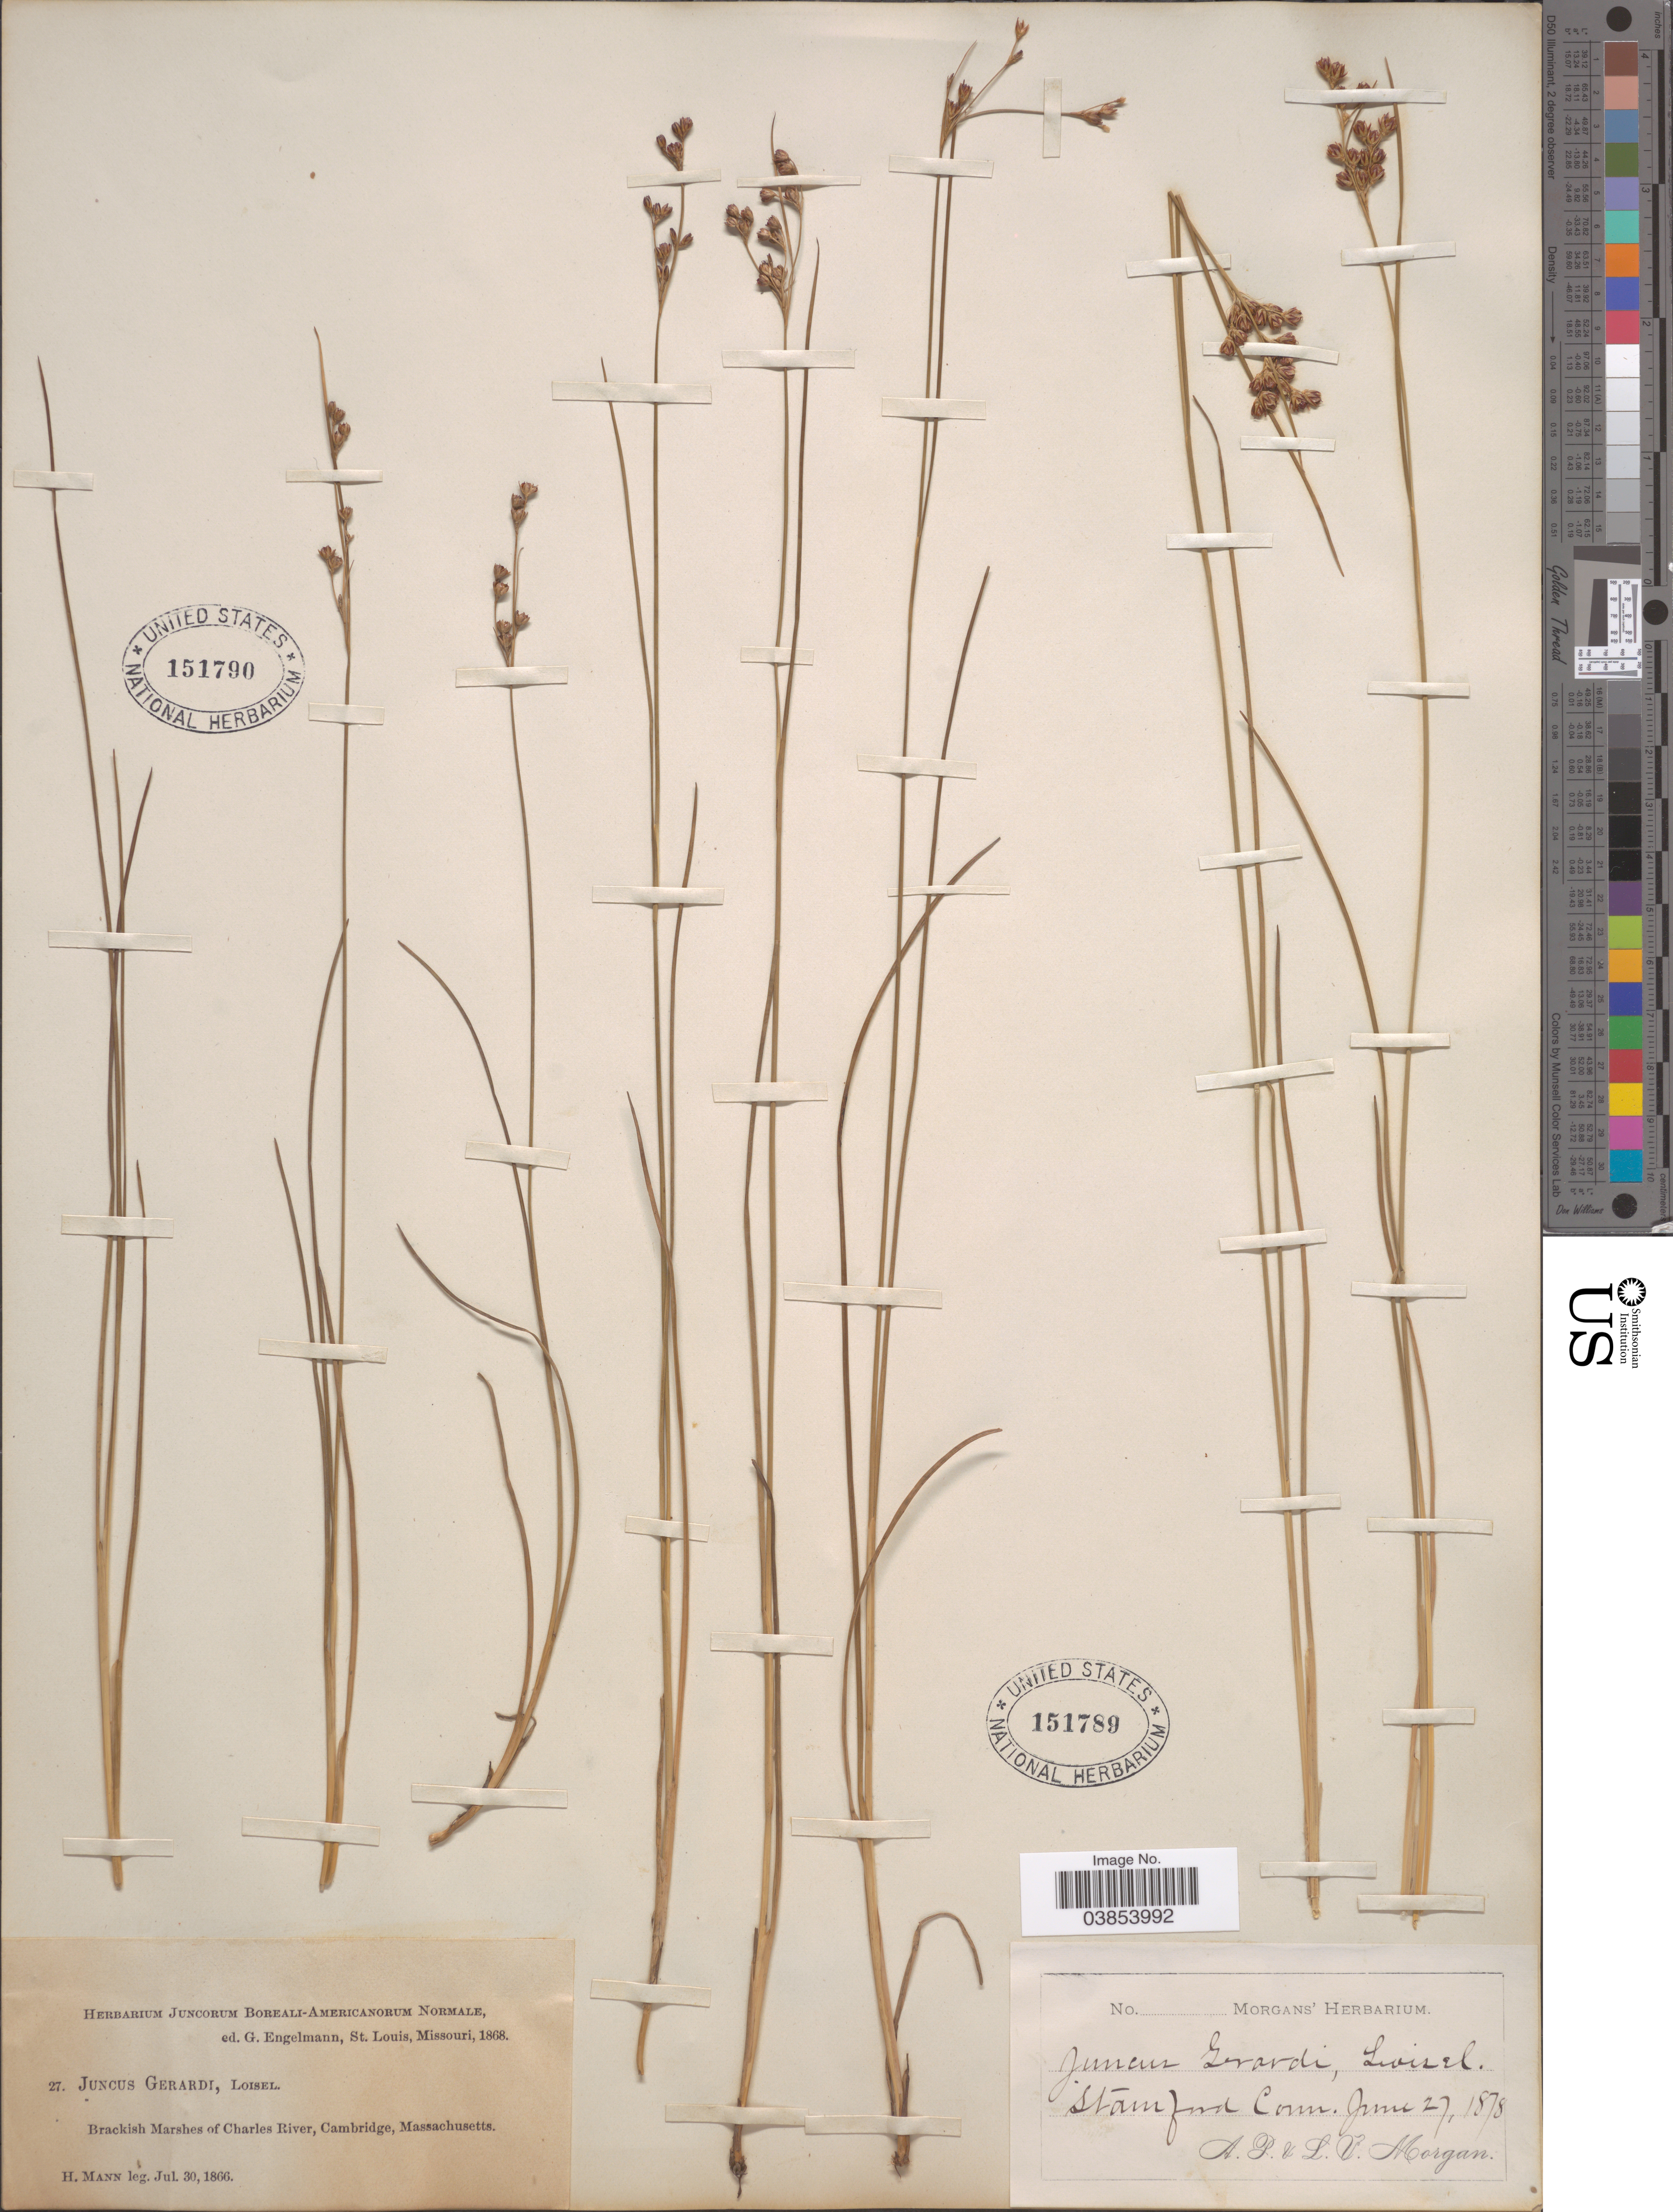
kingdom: Plantae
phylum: Tracheophyta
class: Liliopsida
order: Poales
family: Juncaceae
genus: Juncus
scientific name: Juncus gerardi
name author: Loisel.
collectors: H. Mann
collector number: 27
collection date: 1866-07-30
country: United States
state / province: Massachusetts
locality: Brackish Marshes of Charles River, Cambridge.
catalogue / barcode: US 151790-2